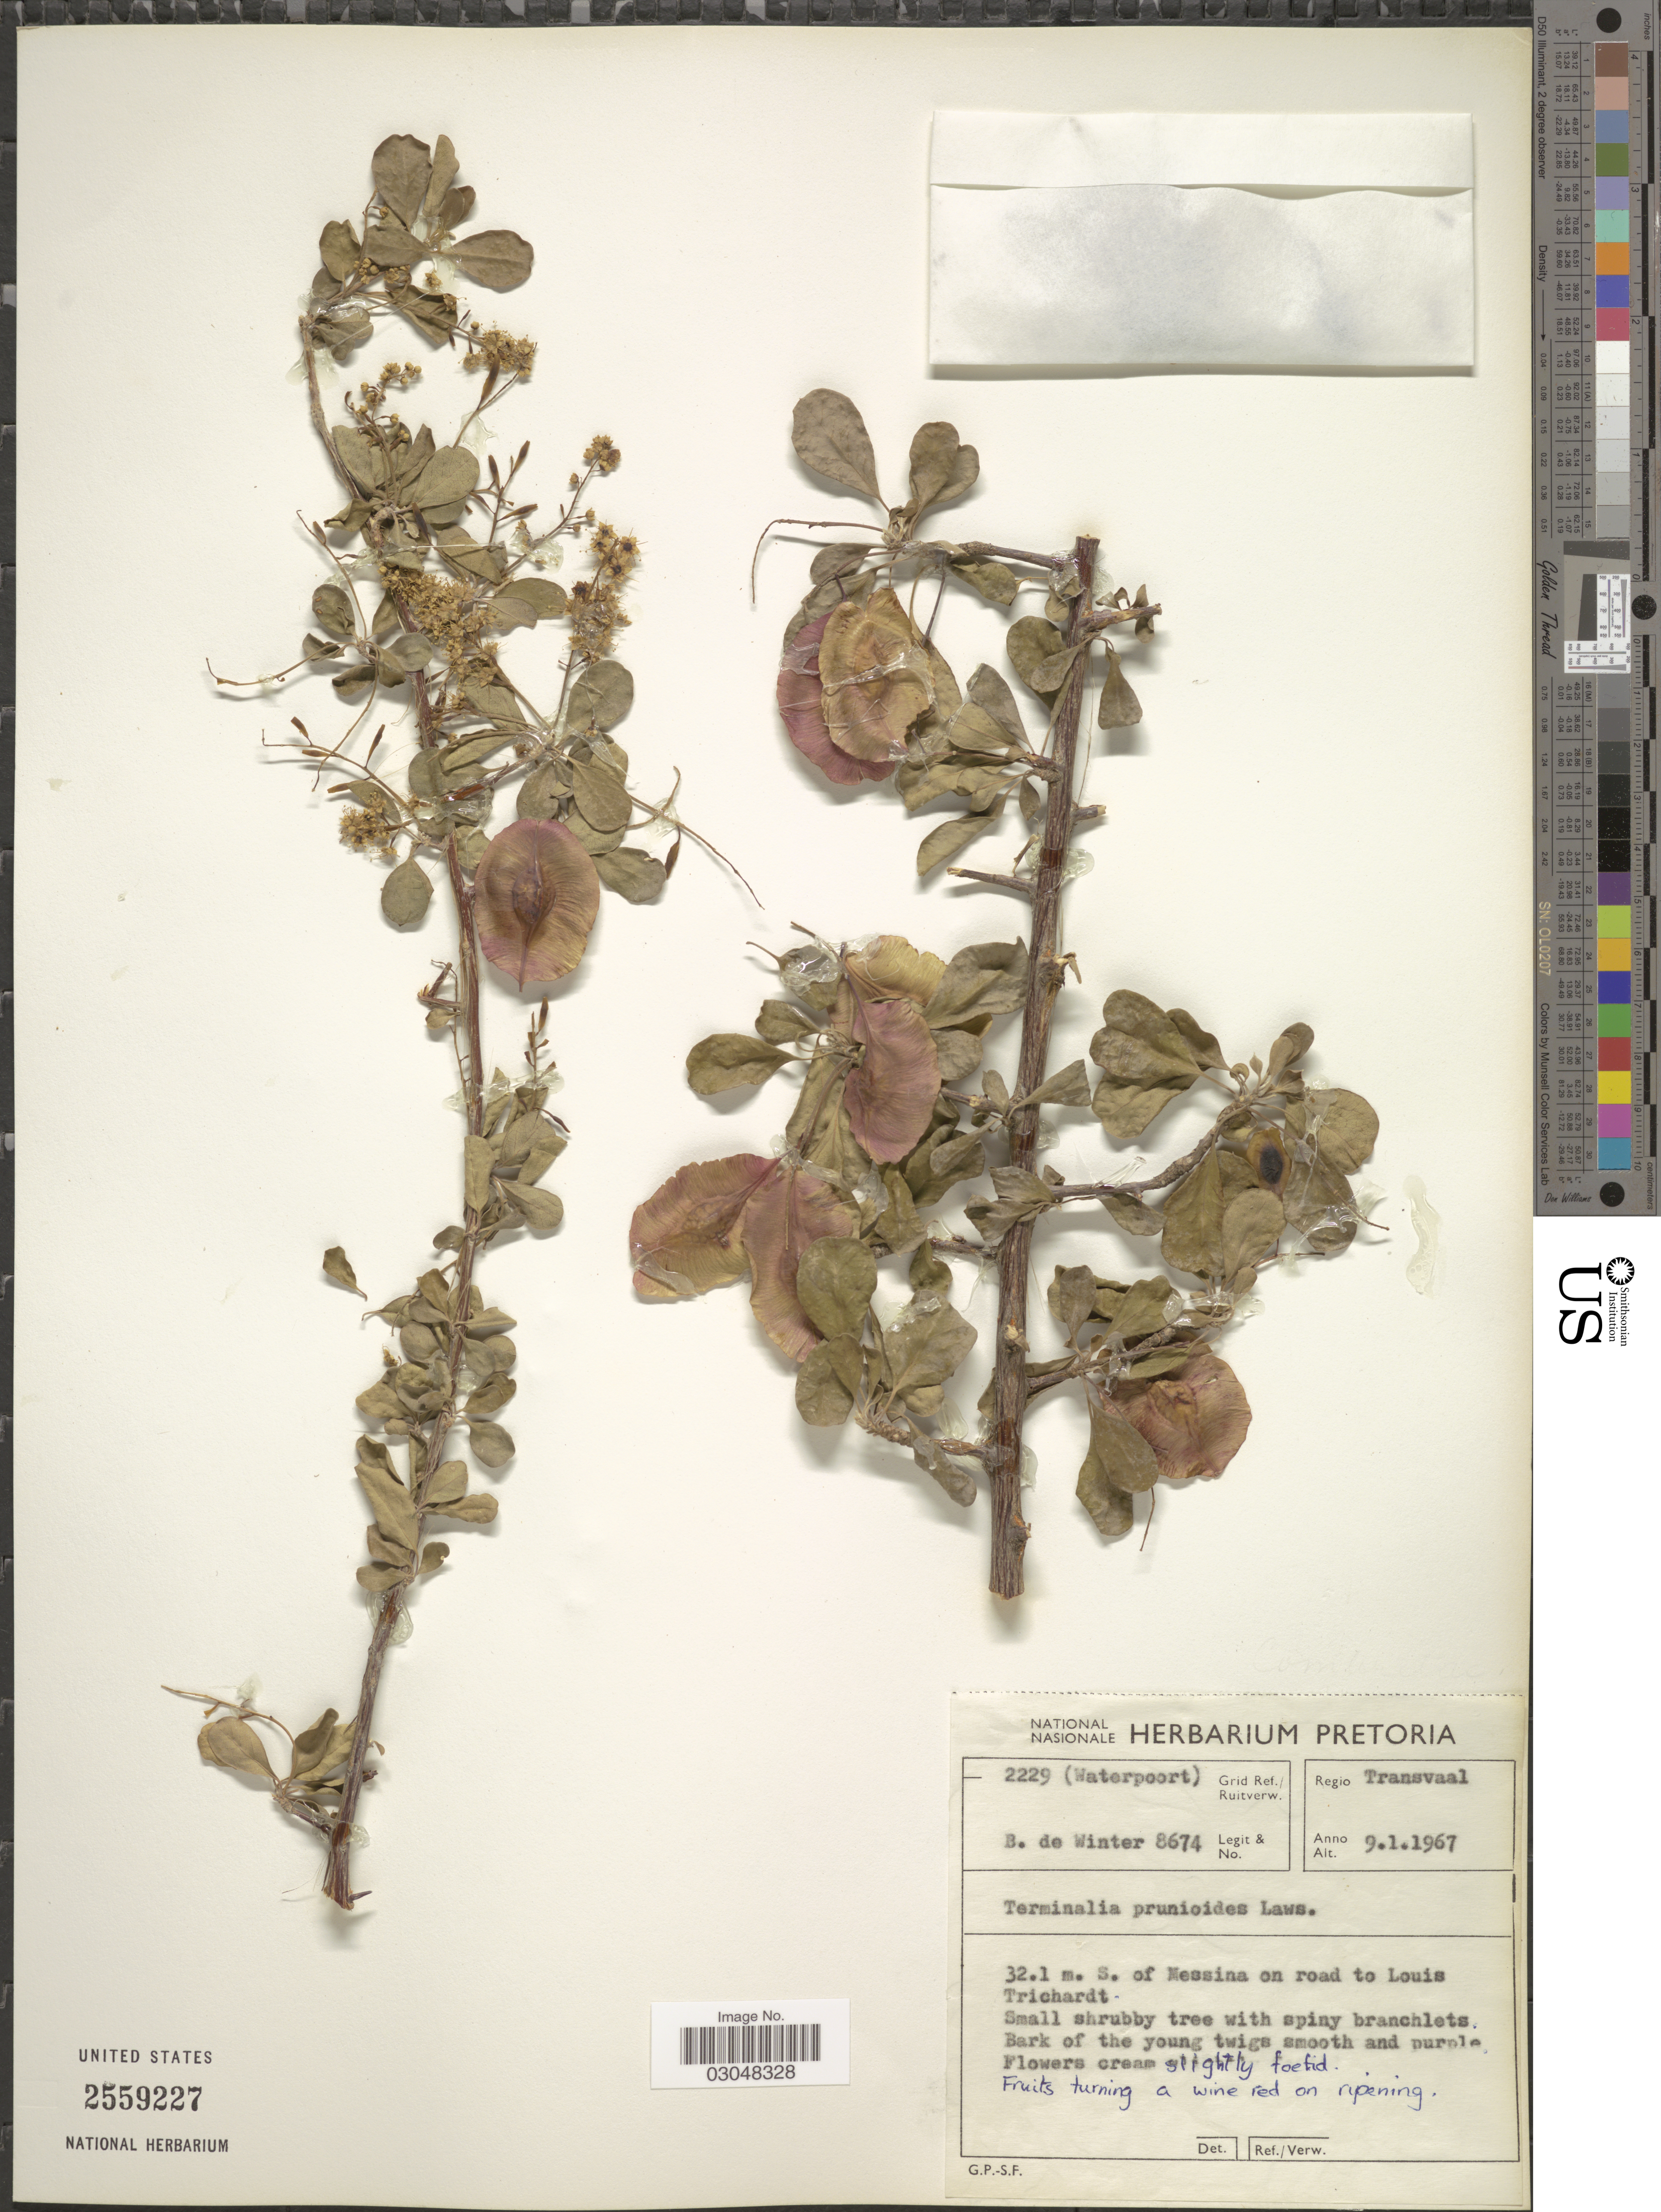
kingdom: Plantae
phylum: Tracheophyta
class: Magnoliopsida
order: Myrtales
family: Combretaceae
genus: Terminalia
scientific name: Terminalia prunioides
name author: M.A. Lawson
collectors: B. de Winter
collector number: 8674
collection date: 1967-01-09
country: South Africa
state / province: Limpopo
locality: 2229 (Waterpoort) Grid Ref./ Ruitverw. Regio Transvaal. 32.1 m. S. of Messina on road to Louis Trichardt.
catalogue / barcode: US 2559227